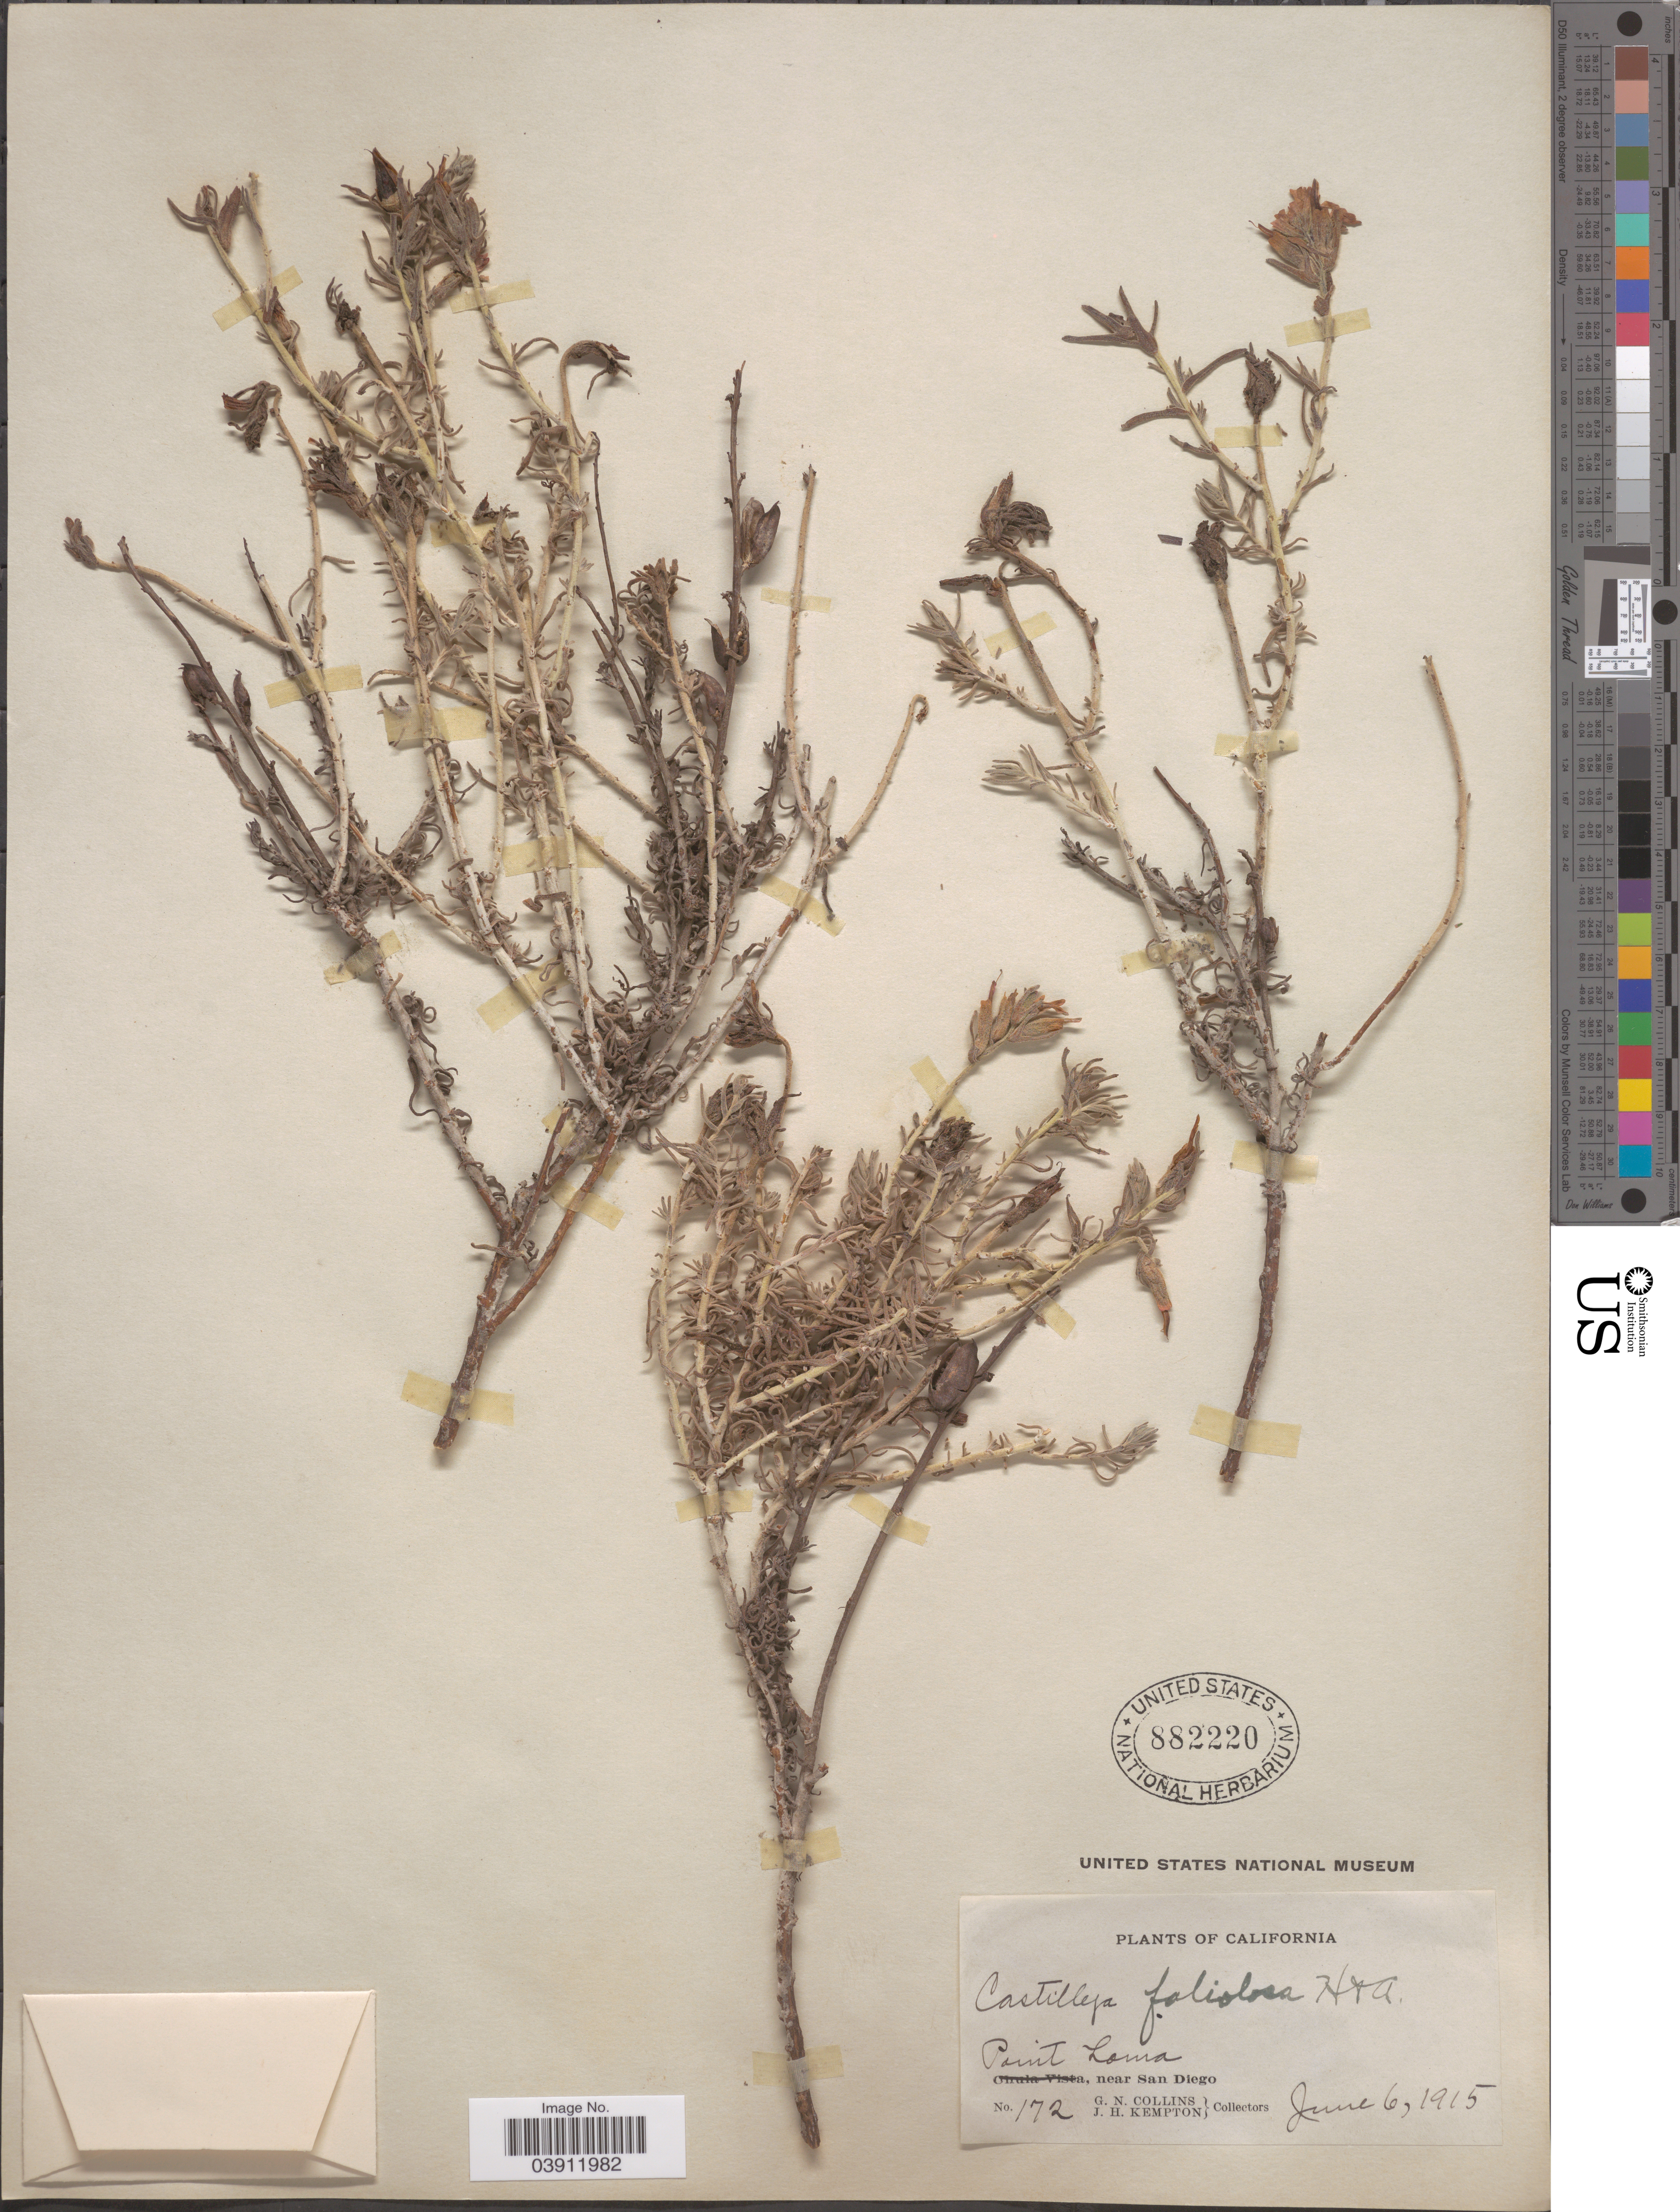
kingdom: Plantae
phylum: Tracheophyta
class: Magnoliopsida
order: Lamiales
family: Orobanchaceae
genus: Castilleja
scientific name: Castilleja foliolosa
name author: Hook. f.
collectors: G. Collins & J. H. Kempton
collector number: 172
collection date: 1915-06-06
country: United States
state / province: California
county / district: San Diego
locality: Point Loma, near San Diego.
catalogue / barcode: US 882220